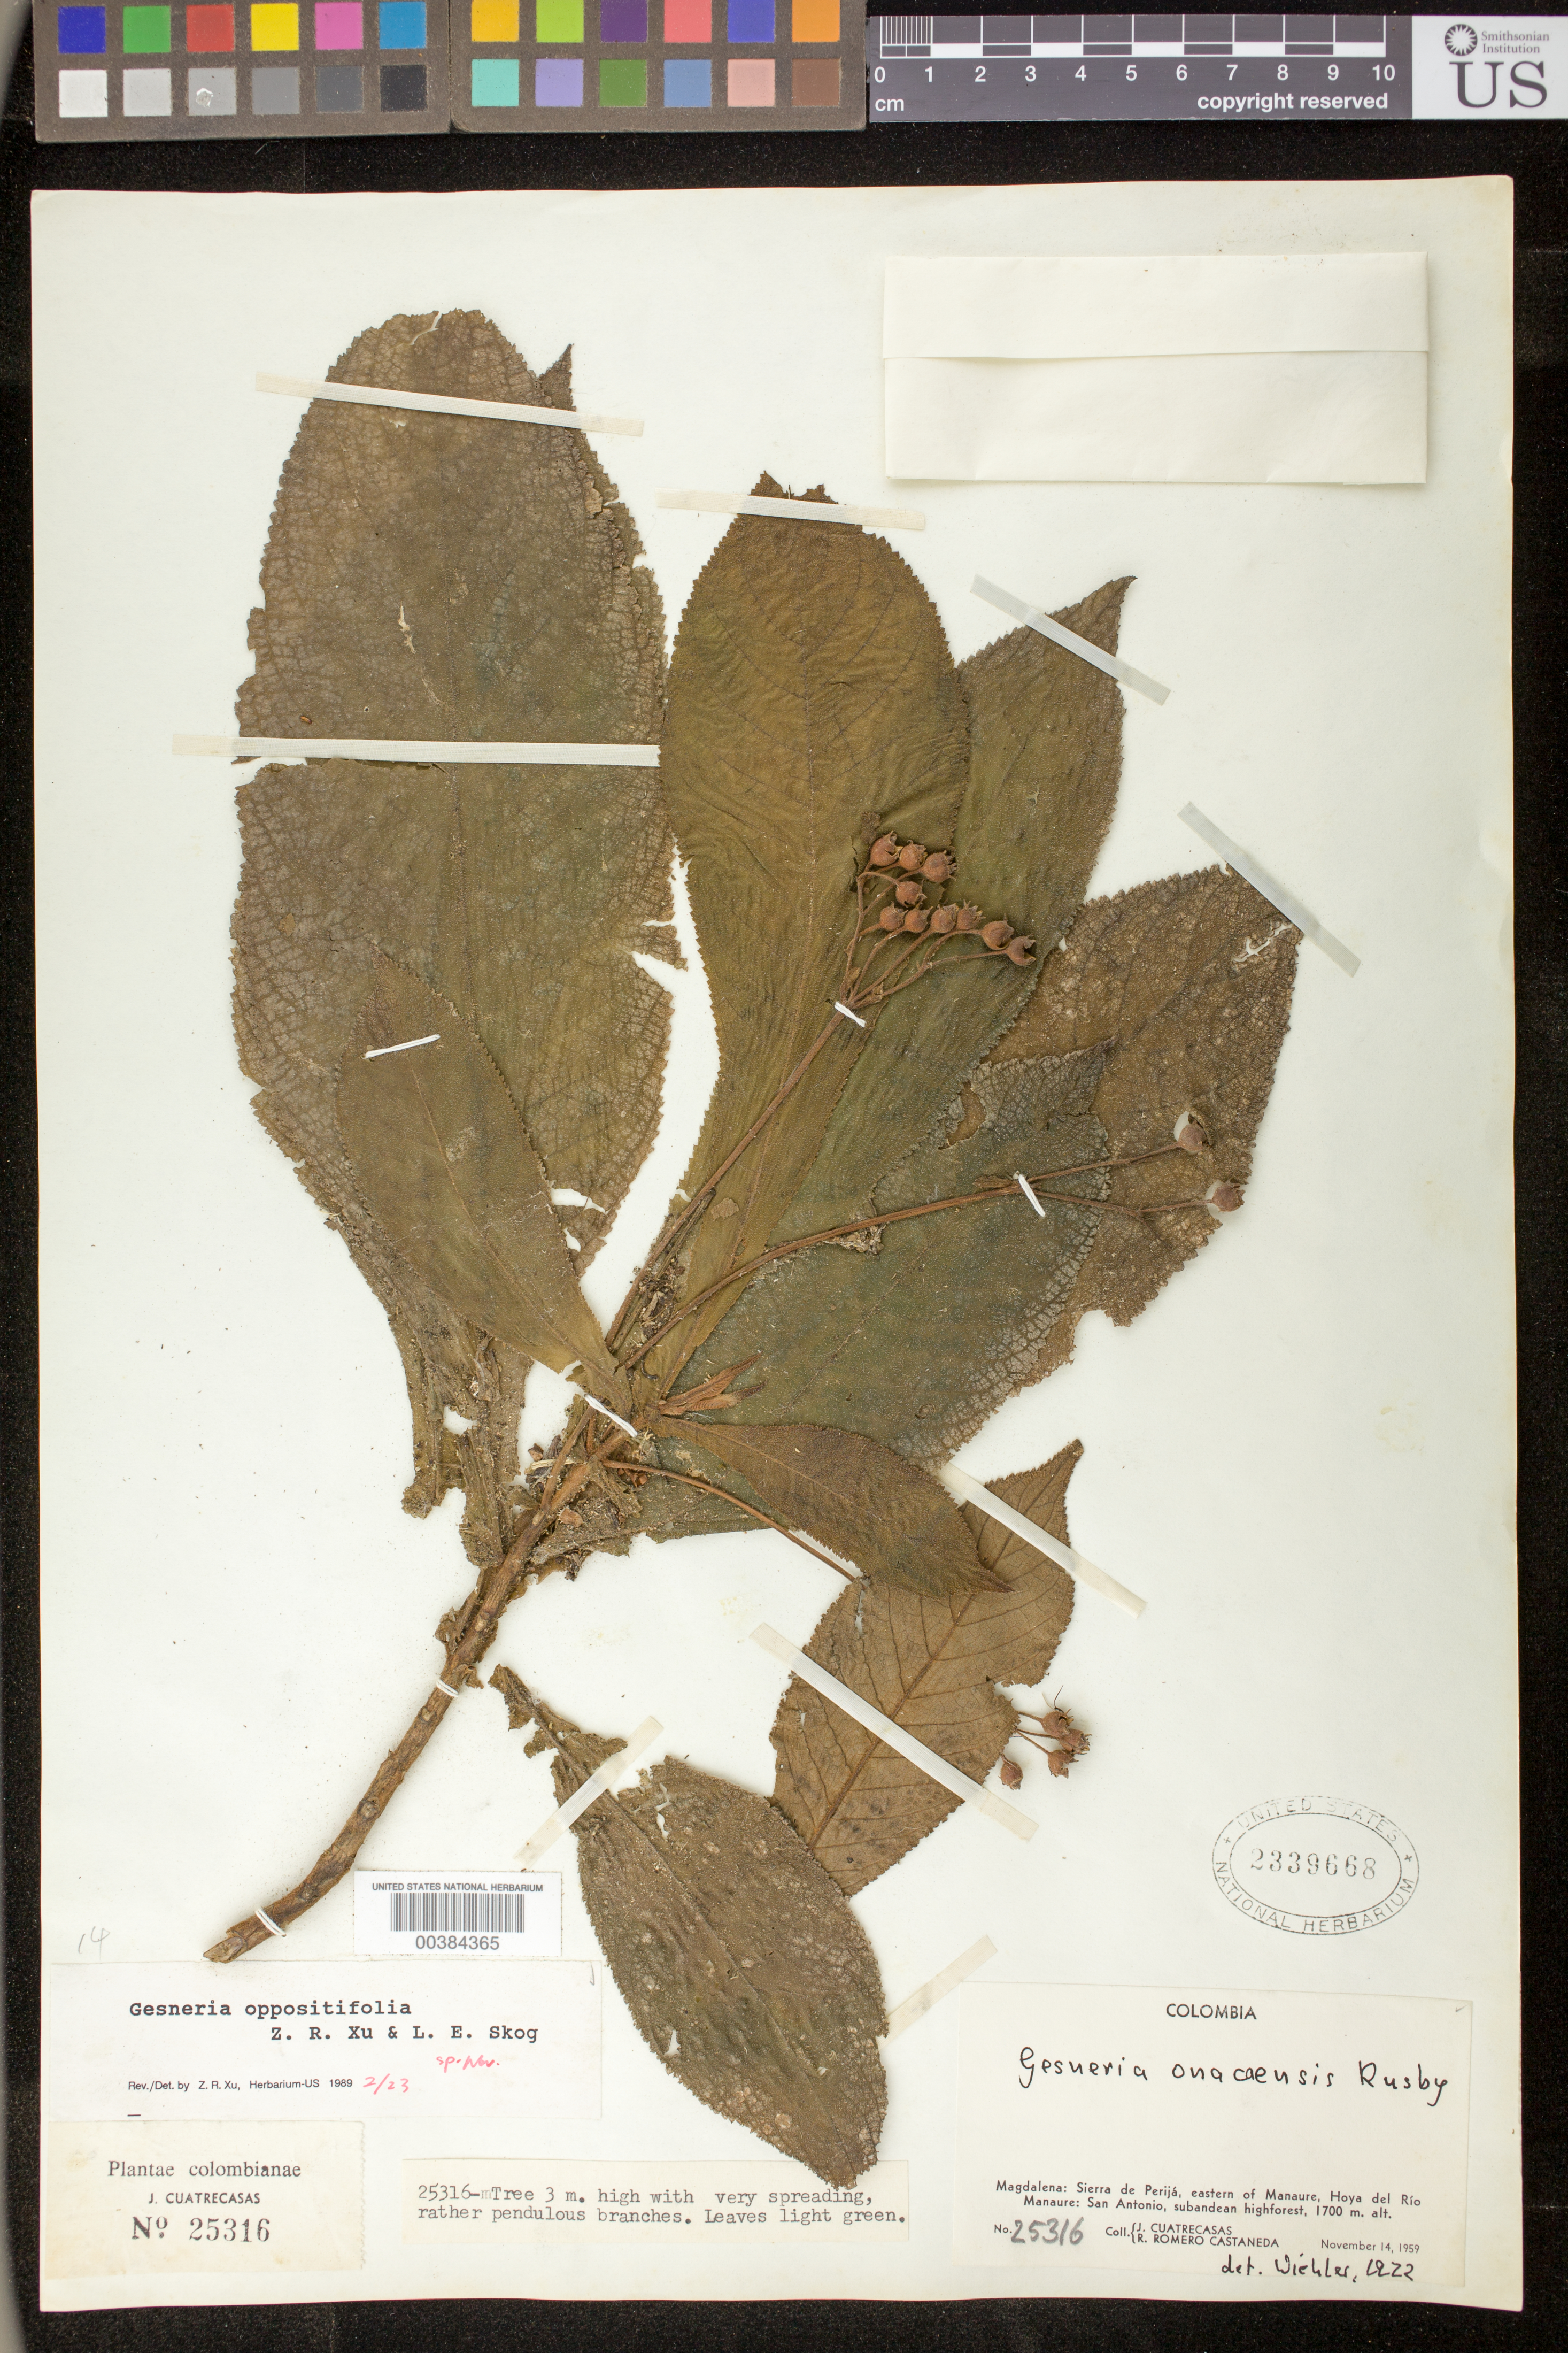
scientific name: unpublished name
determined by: Skog, Laurence E.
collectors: J. Cuatrecasas & R. Romero Castañeda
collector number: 25316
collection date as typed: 14 Nov 1959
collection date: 1959-11-14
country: Colombia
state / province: Magdalena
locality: Sierra de Perijá, E of Manaure, Hoya del Río Manaure: San Antonio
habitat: Subandean highforest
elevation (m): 1700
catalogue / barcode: US 2339668